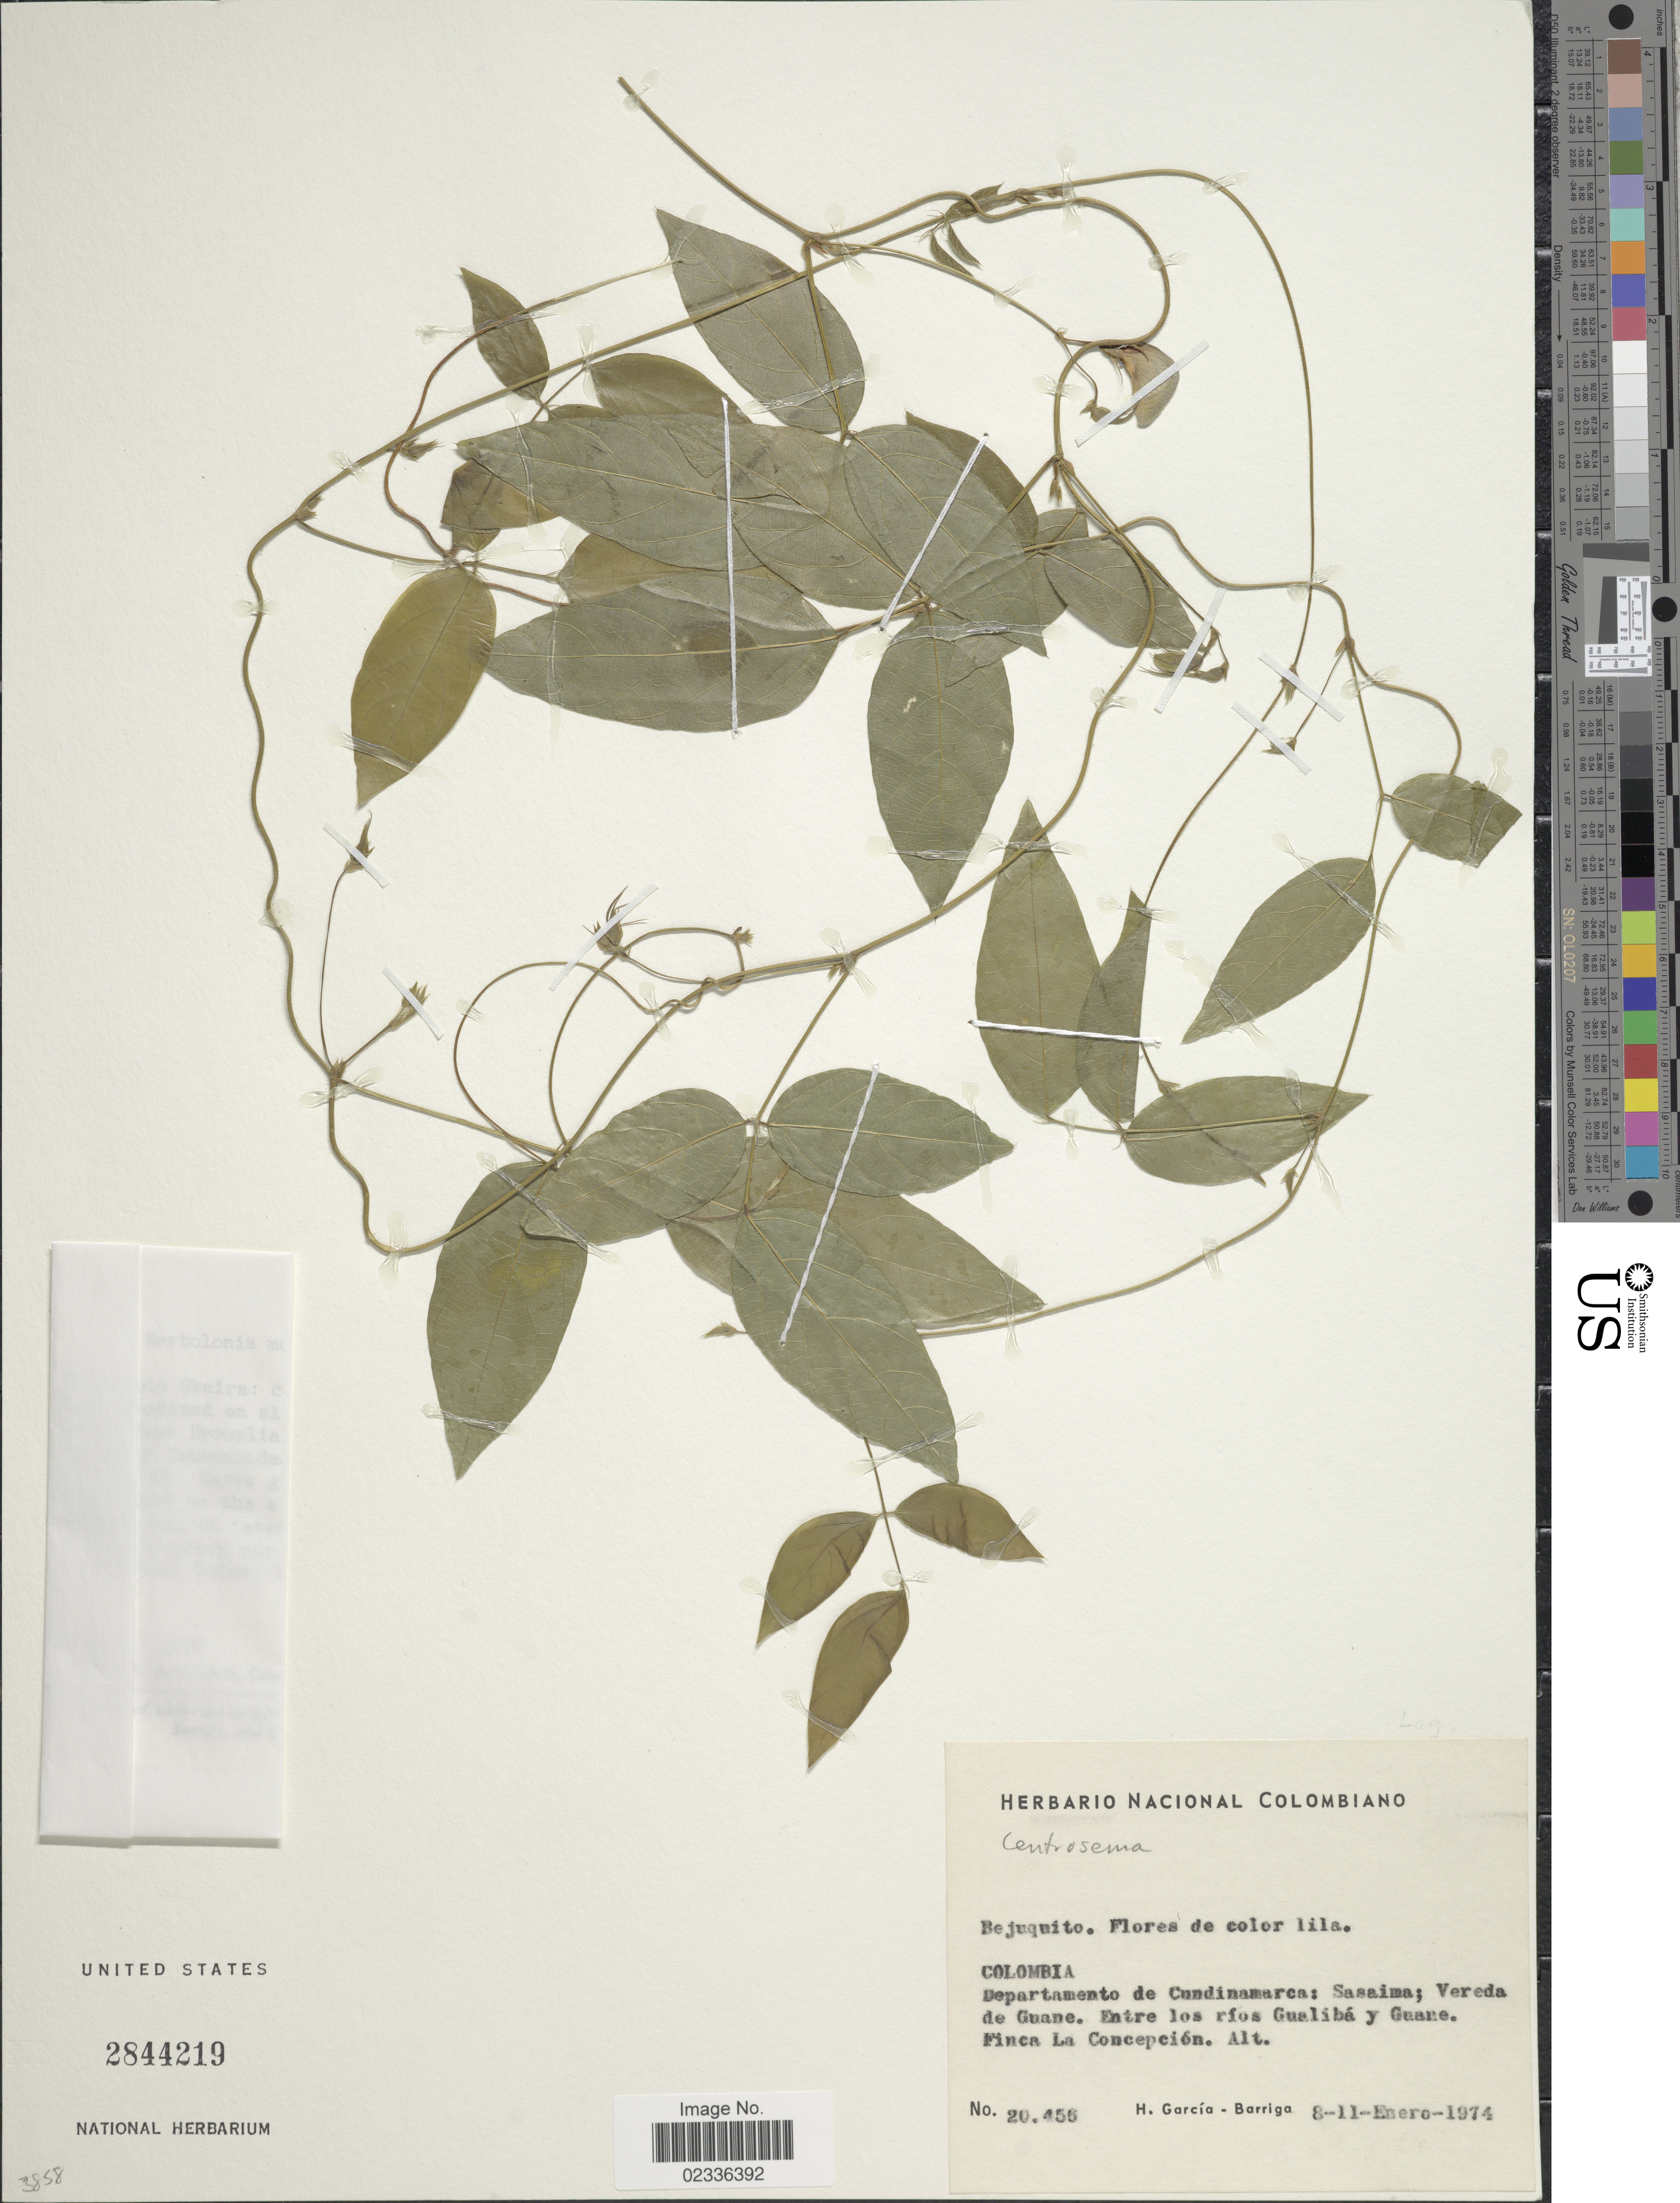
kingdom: Plantae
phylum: Tracheophyta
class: Magnoliopsida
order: Fabales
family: Fabaceae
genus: Centrosema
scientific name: Centrosema sp.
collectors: H. García Barriga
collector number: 20456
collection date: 1974-01-08/1974-01-11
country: Colombia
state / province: Cundinamarca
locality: Sasaima; Vereda de Guane. Entre los rios Gualiba y Guane. Finca La Concepcion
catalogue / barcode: US 2844219